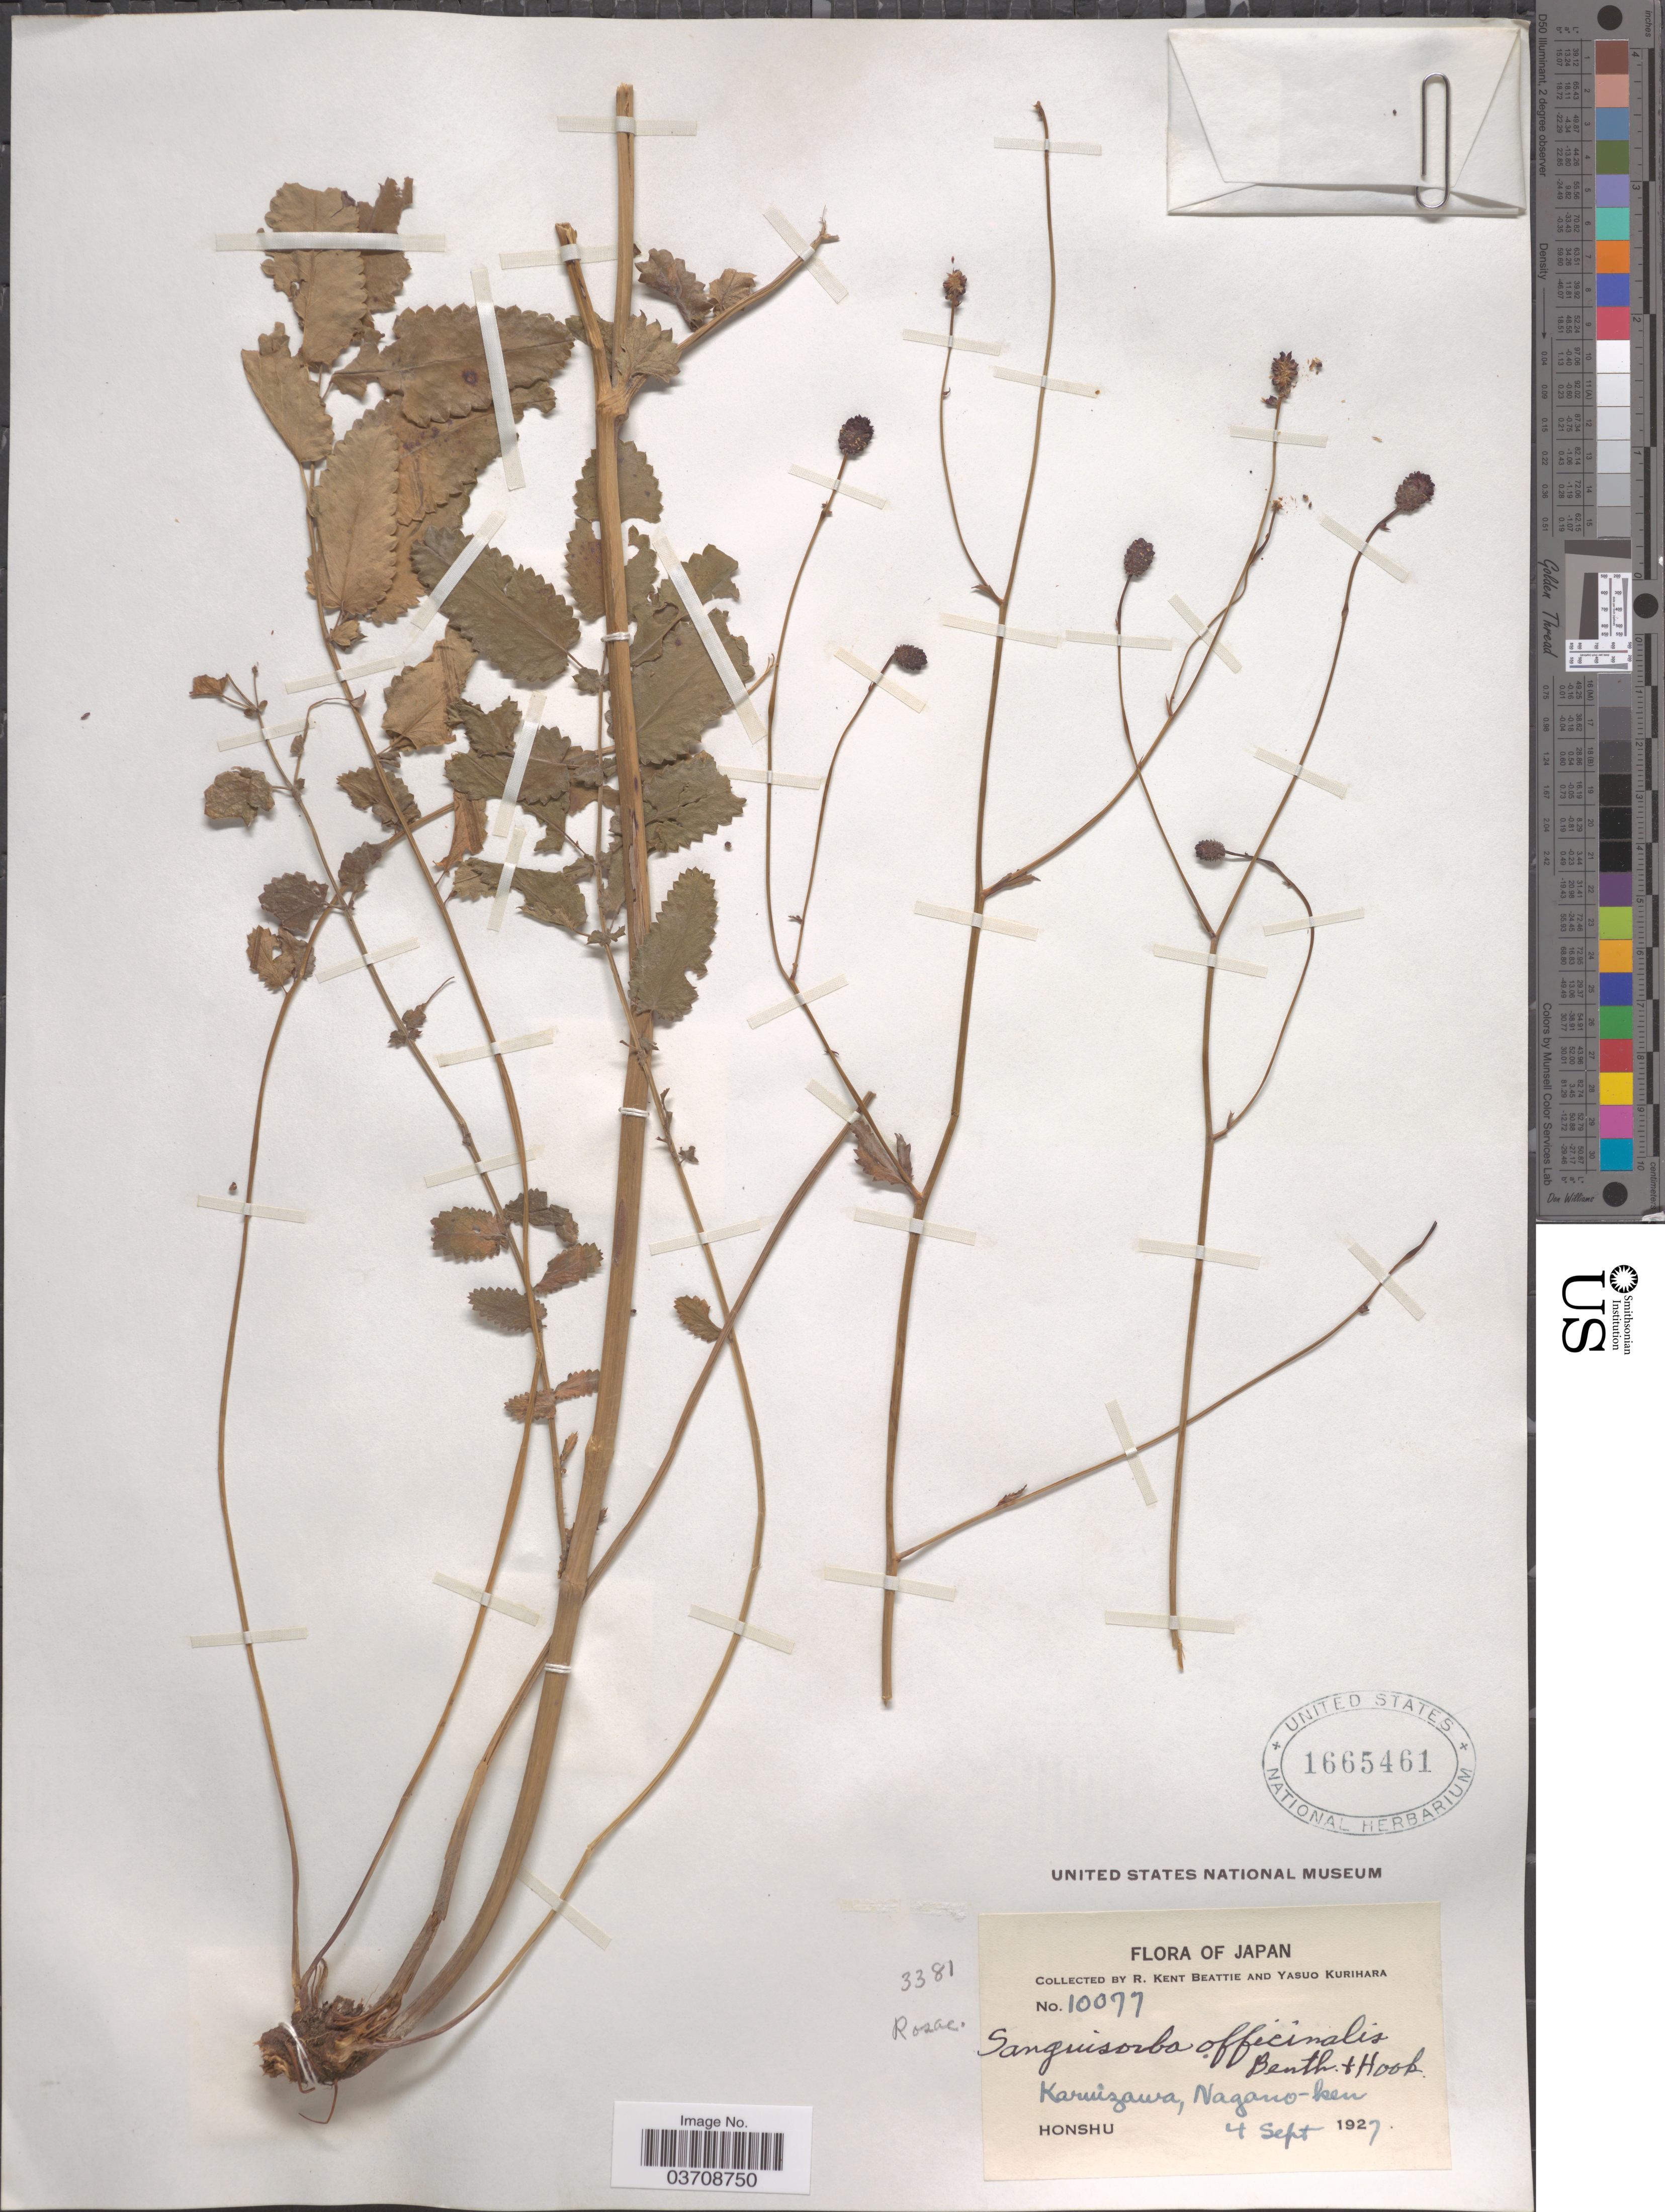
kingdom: Plantae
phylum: Tracheophyta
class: Magnoliopsida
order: Rosales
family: Rosaceae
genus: Sanguisorba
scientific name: Sanguisorba officinalis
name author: L.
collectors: R. K. Beattie & Y. Kurihara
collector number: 10077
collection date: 1927-09-04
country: Japan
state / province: Nagano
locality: Karuizawa, Nagano-ken. Honshu.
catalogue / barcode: US 1665461